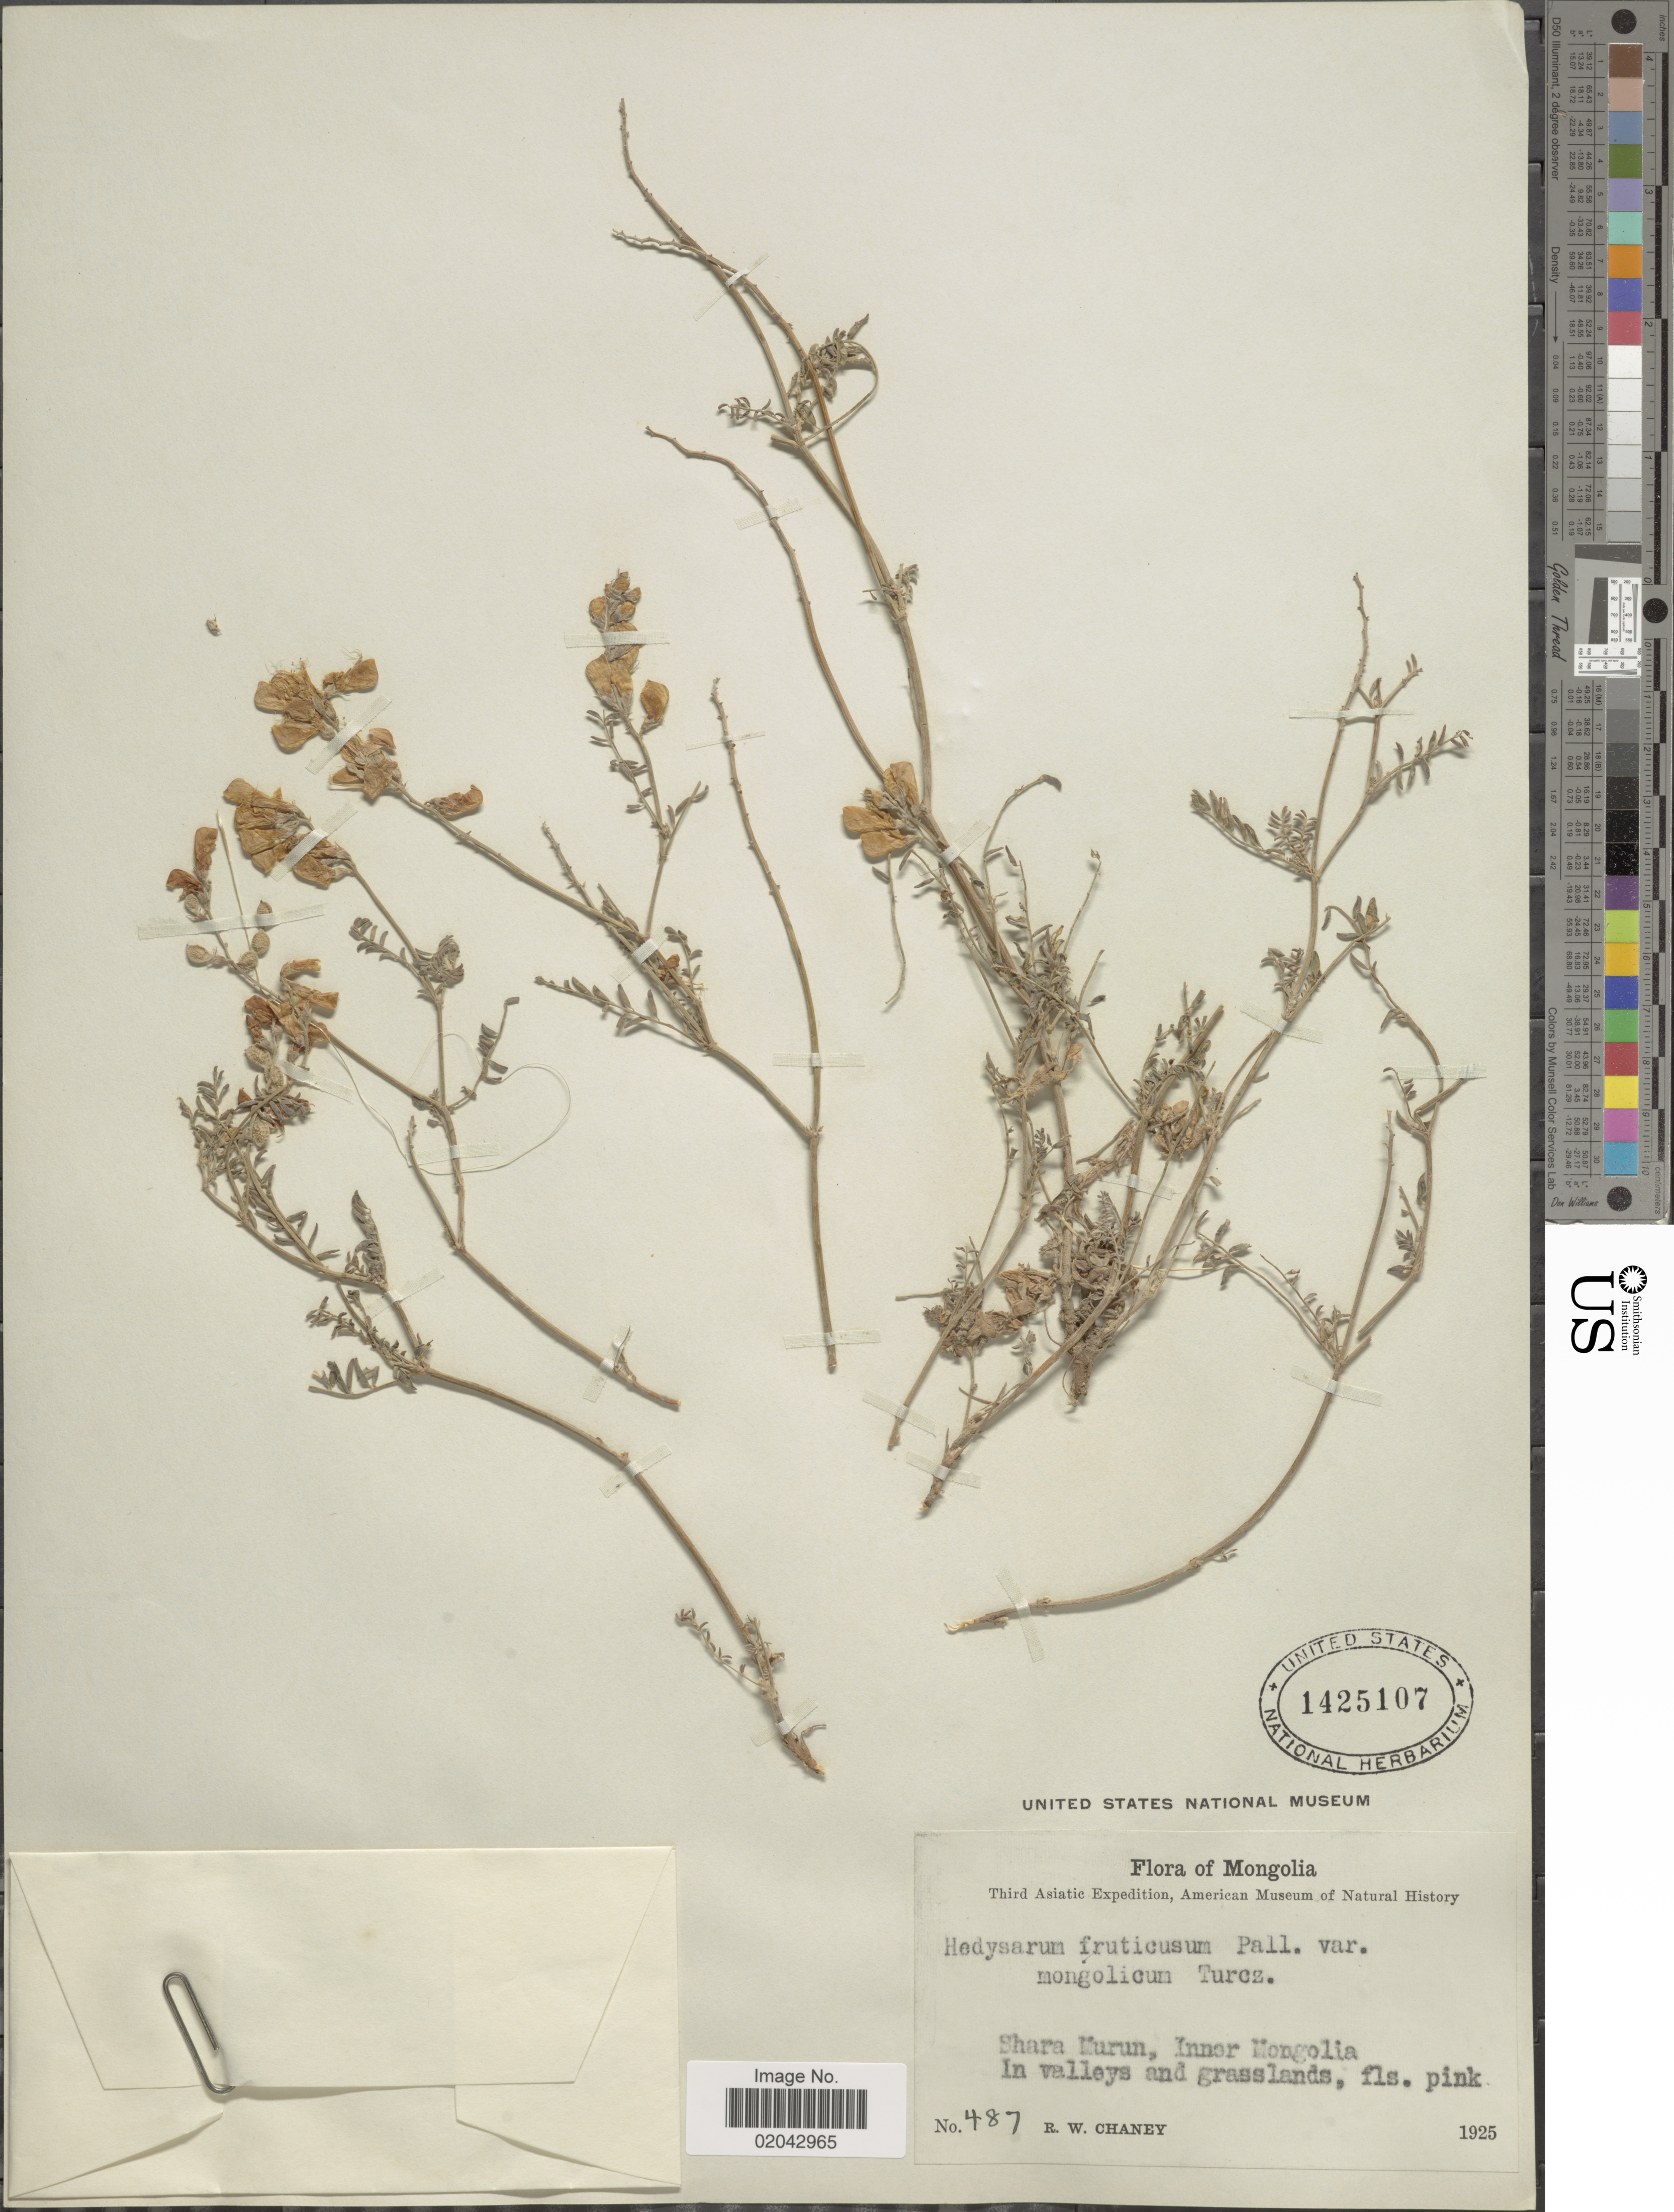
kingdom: Plantae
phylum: Tracheophyta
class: Magnoliopsida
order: Fabales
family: Fabaceae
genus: Corethrodendron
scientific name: Corethrodendron fruticosum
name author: (Pall.) B.H.Choi & H. Ohashi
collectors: R. Chaney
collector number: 487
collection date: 1925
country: China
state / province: Nei Monggol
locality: Mongolia, Shara Murun, Inner Mongolia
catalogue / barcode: US 1425107